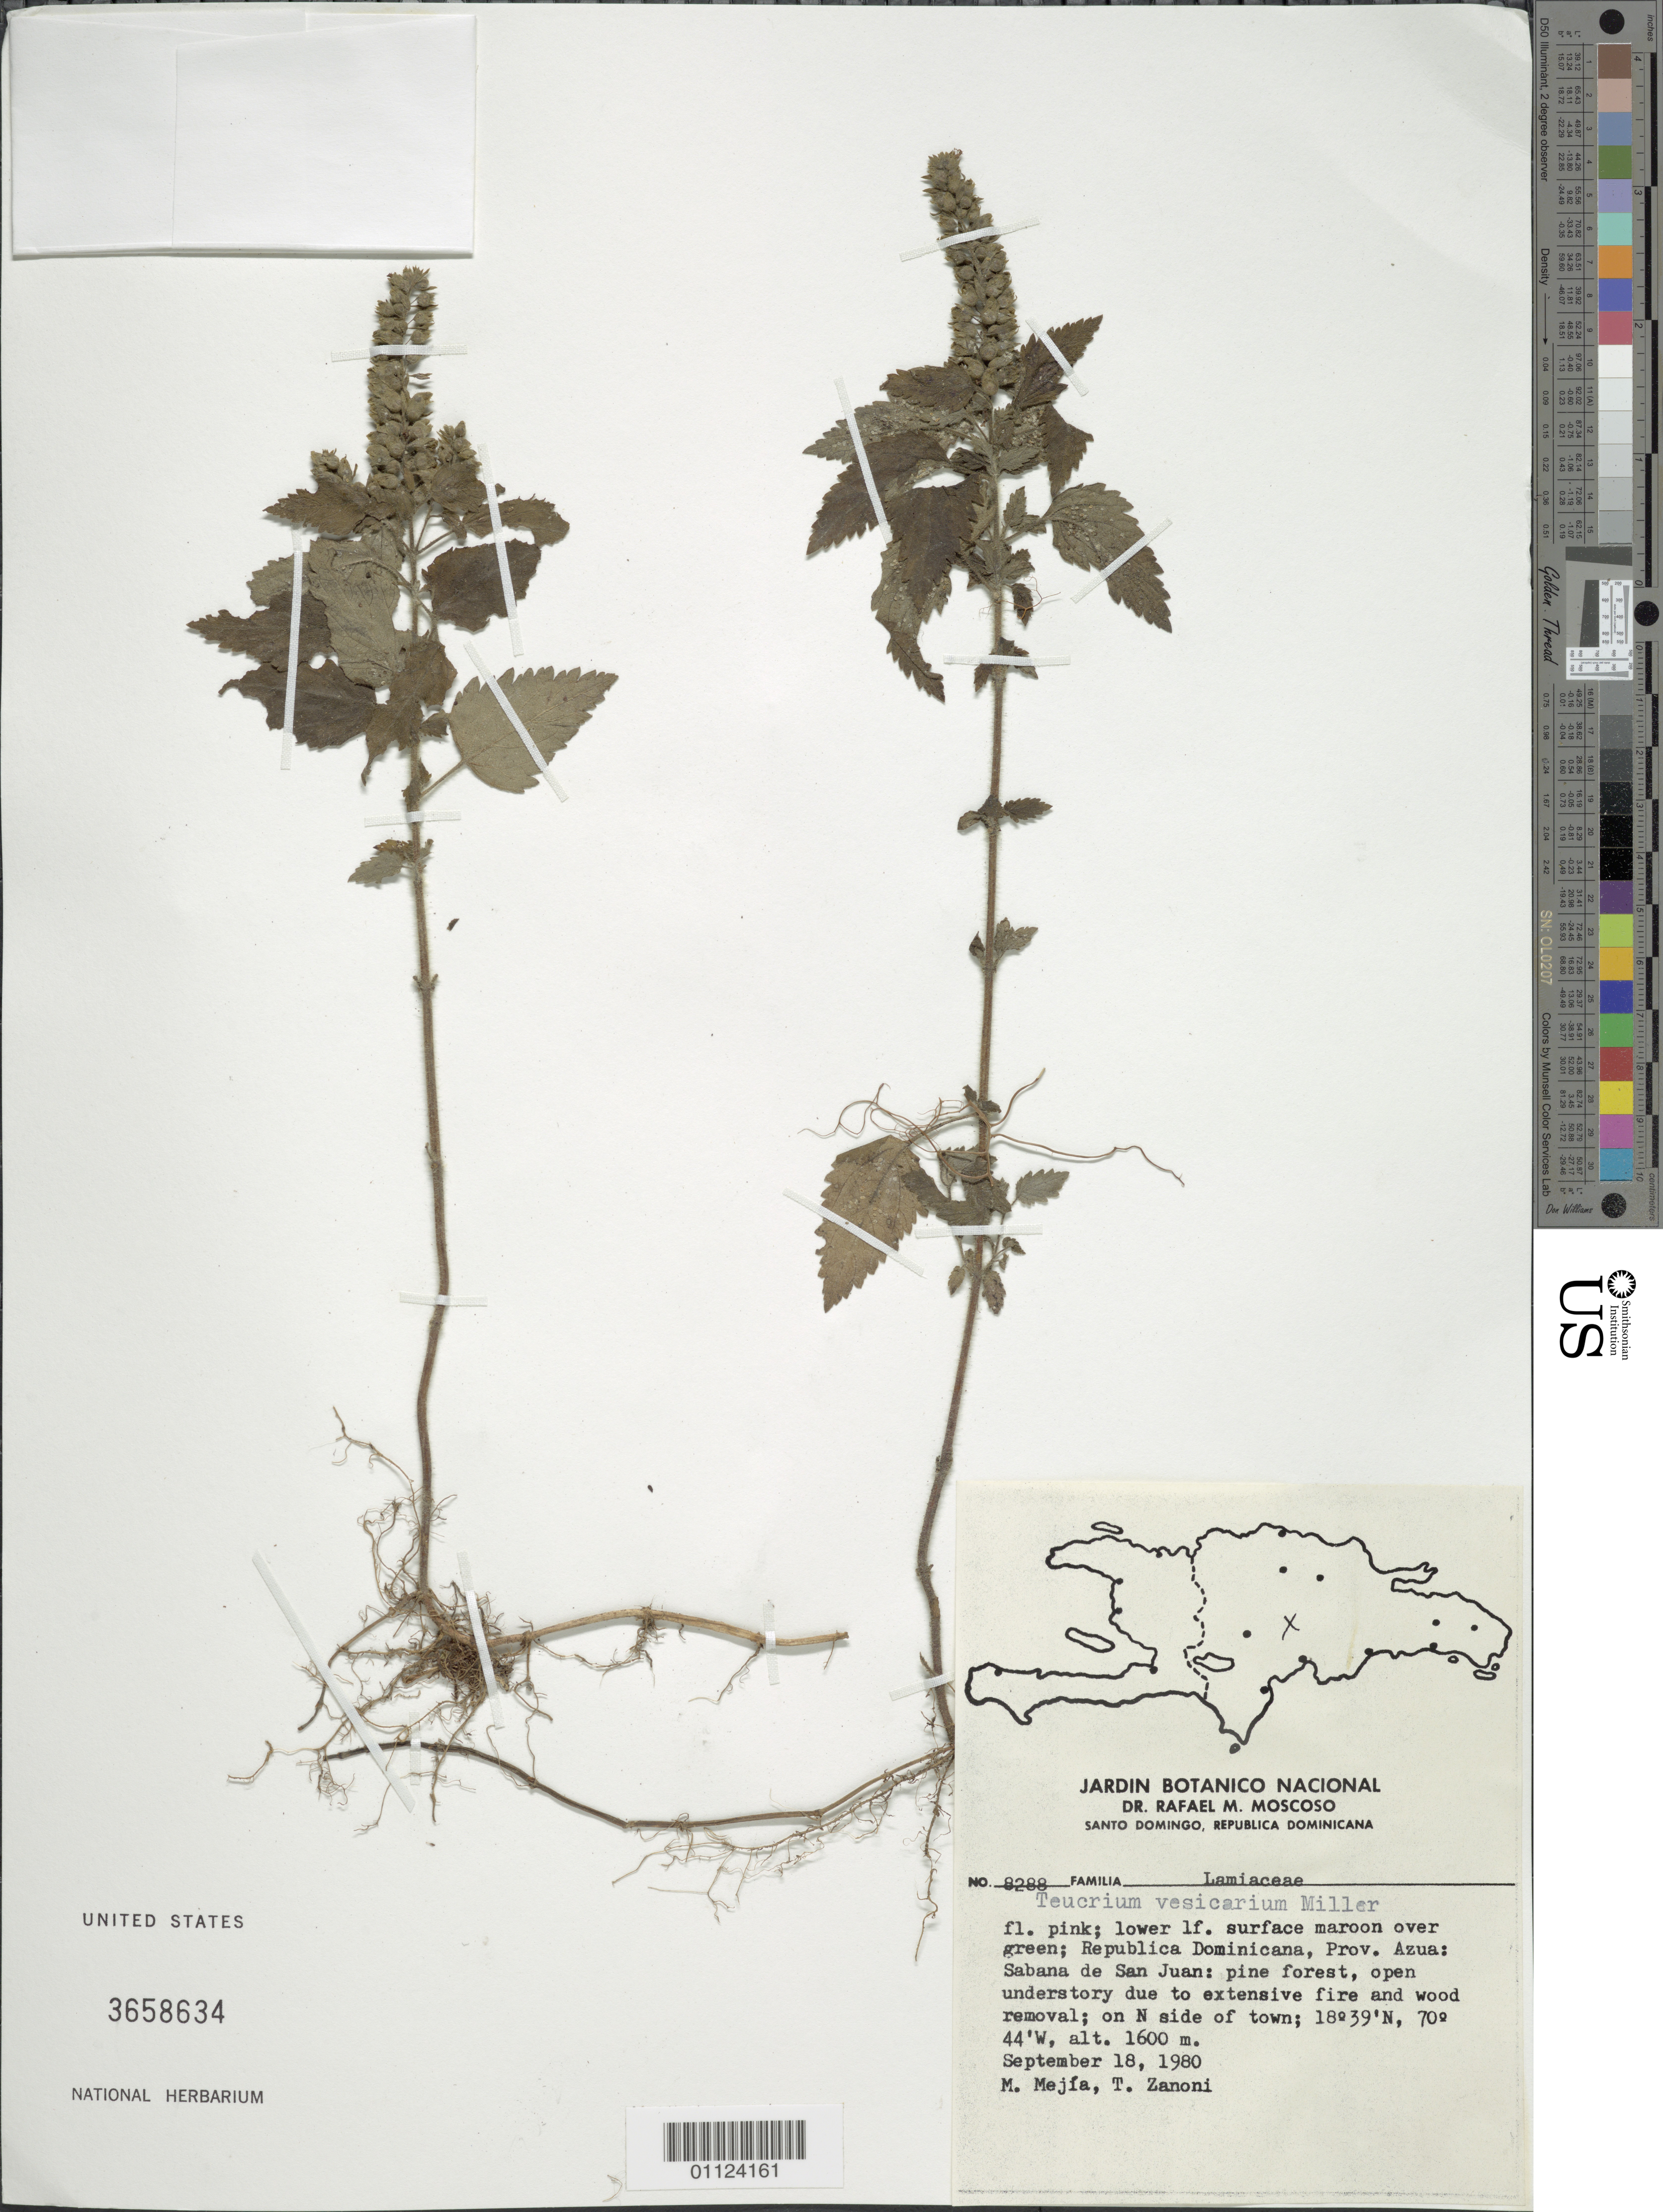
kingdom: Plantae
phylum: Tracheophyta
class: Magnoliopsida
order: Lamiales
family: Lamiaceae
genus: Teucrium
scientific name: Teucrium vesicarium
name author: Mill.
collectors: M. Mejia & T. A. Zanoni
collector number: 8288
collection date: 1980-09-18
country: Dominican Republic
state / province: Azua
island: Hispaniola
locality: Sabana de San Juan.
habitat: Pine forest, open understory due to extensive fire and wood removal.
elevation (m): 1600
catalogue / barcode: US 3658634